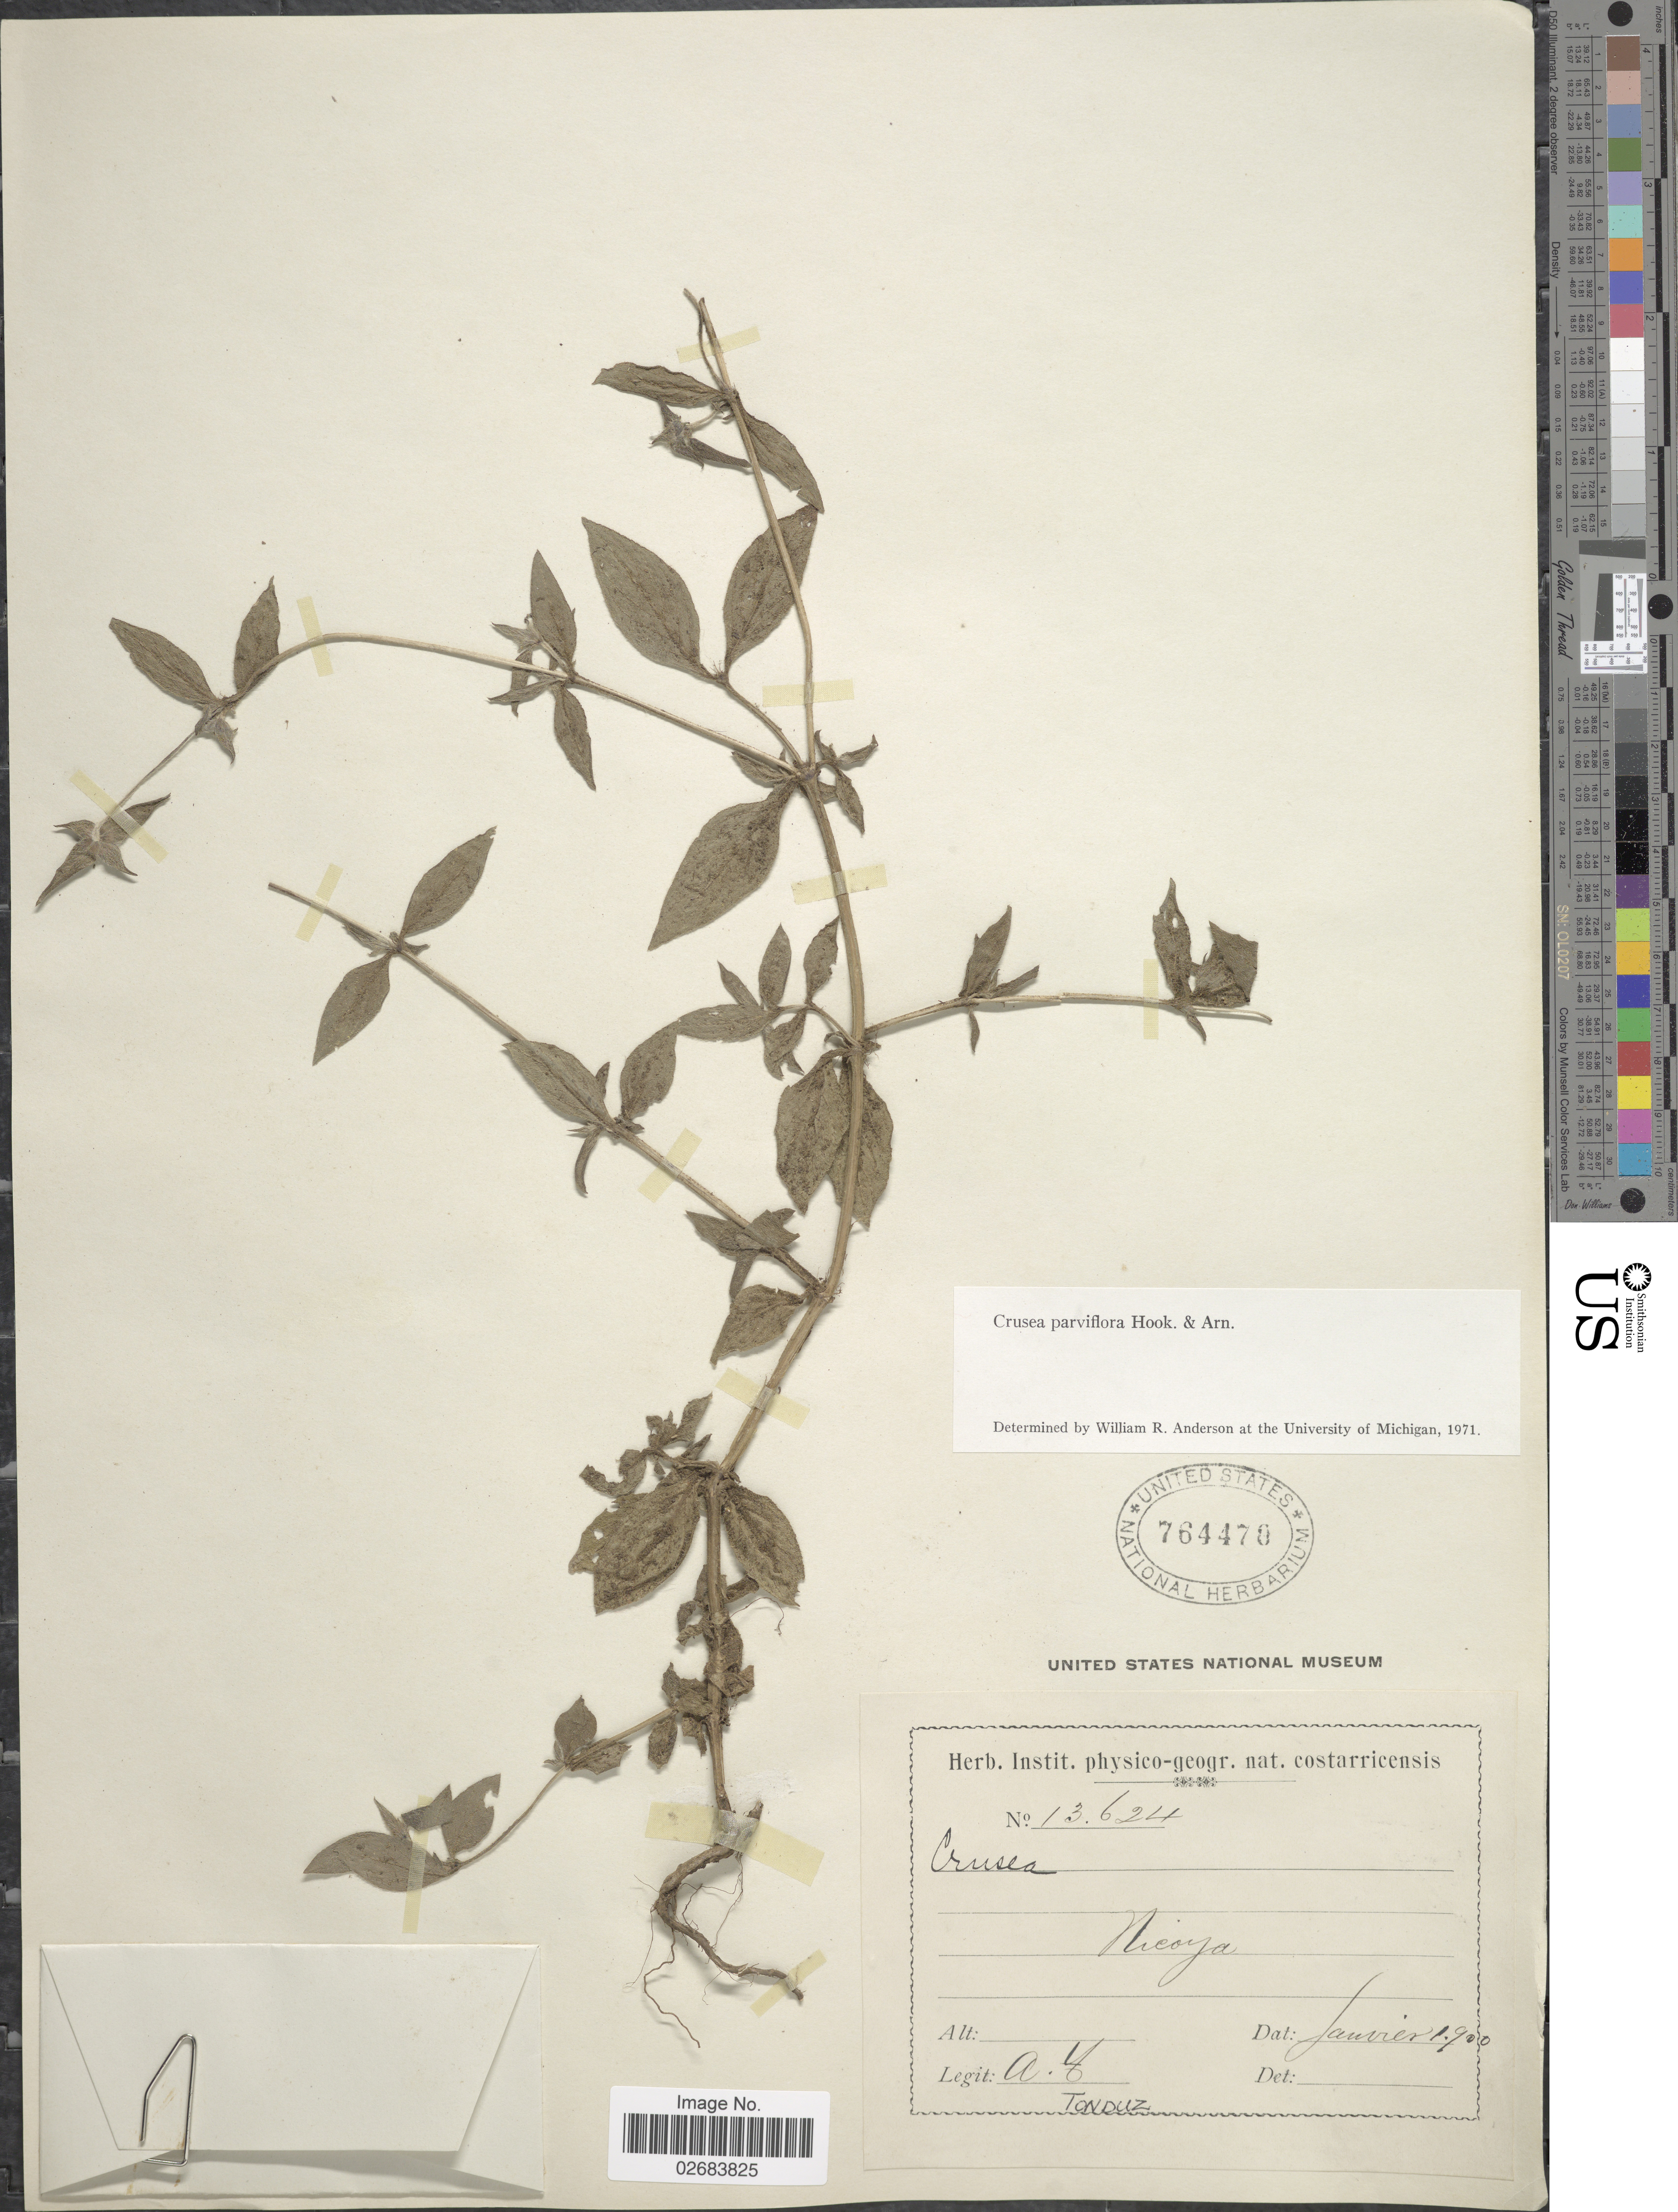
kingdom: Plantae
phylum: Tracheophyta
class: Magnoliopsida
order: Gentianales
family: Rubiaceae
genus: Crusea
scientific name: Crusea parviflora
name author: Hook. & Arn.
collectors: A. Tonduz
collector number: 13624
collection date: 1900-01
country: Costa Rica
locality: Nicoya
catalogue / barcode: US 764470